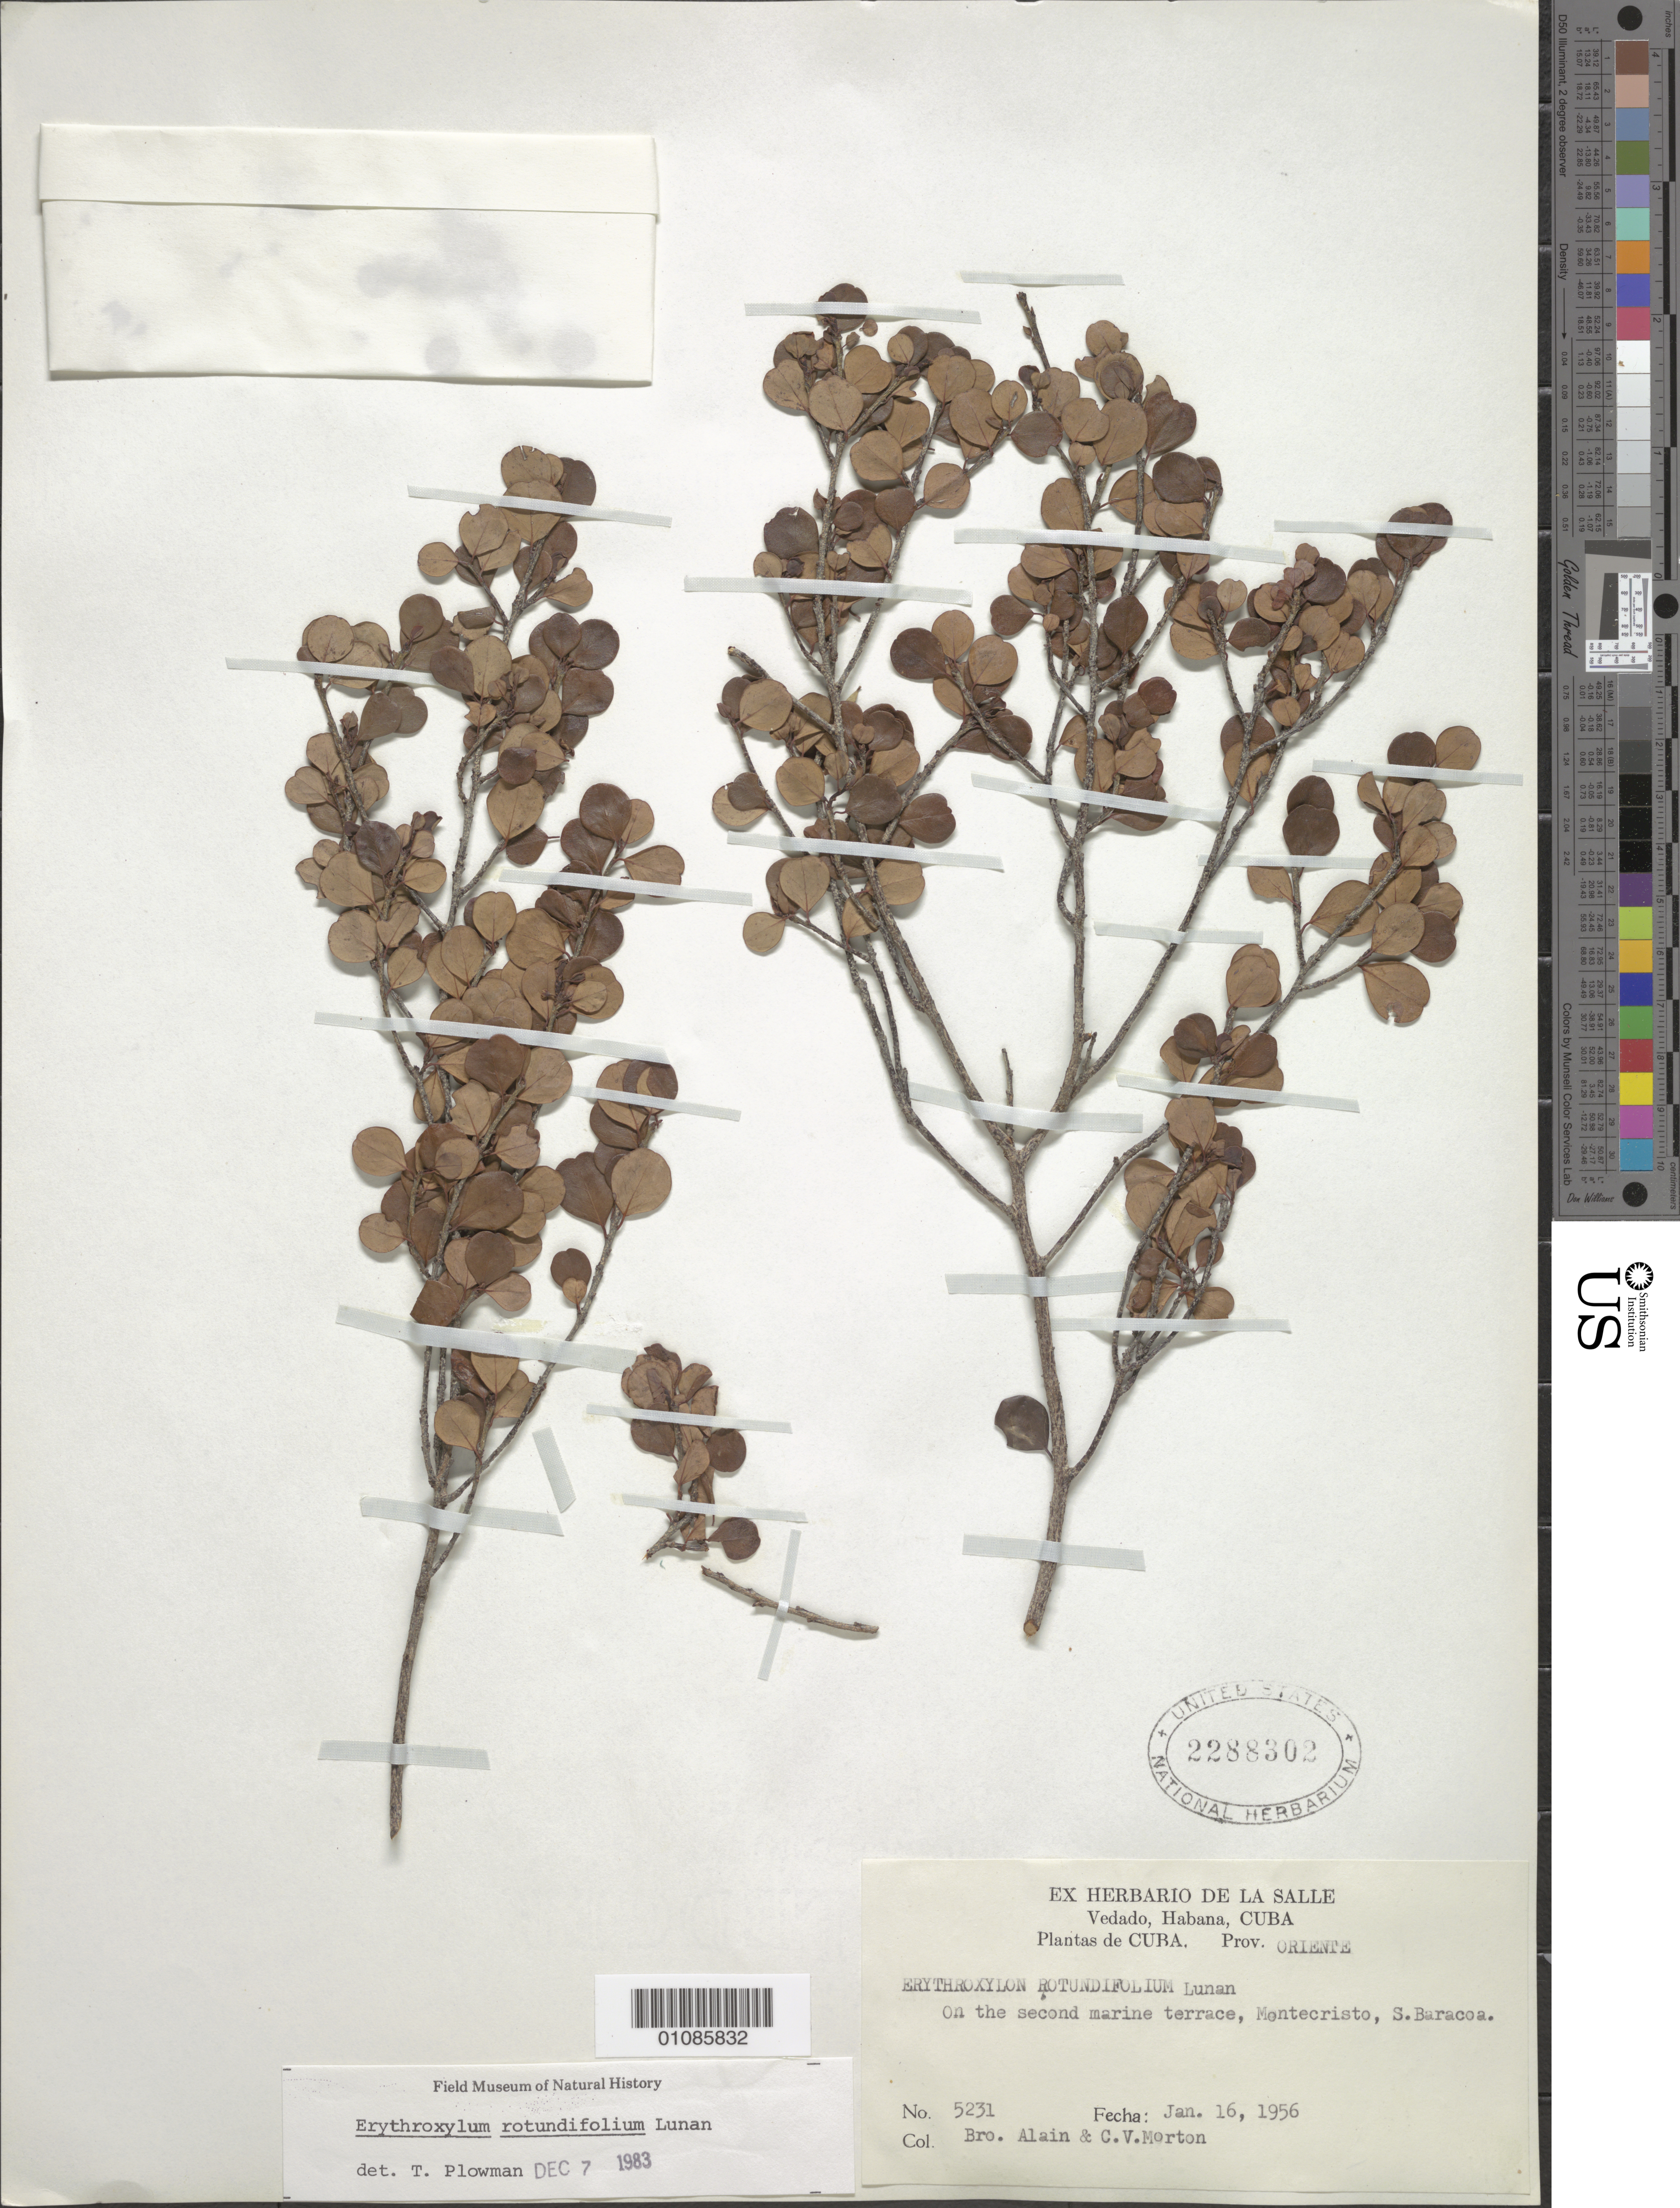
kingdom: Plantae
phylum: Tracheophyta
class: Magnoliopsida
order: Malpighiales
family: Erythroxylaceae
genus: Erythroxylum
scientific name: Erythroxylum rotundifolium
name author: Lunan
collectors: A. H. Liogier & C. V. Morton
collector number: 5231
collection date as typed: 16 Jan 1956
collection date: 1956-01-16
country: Cuba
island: Cuba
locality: Oriente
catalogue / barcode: US 2288302